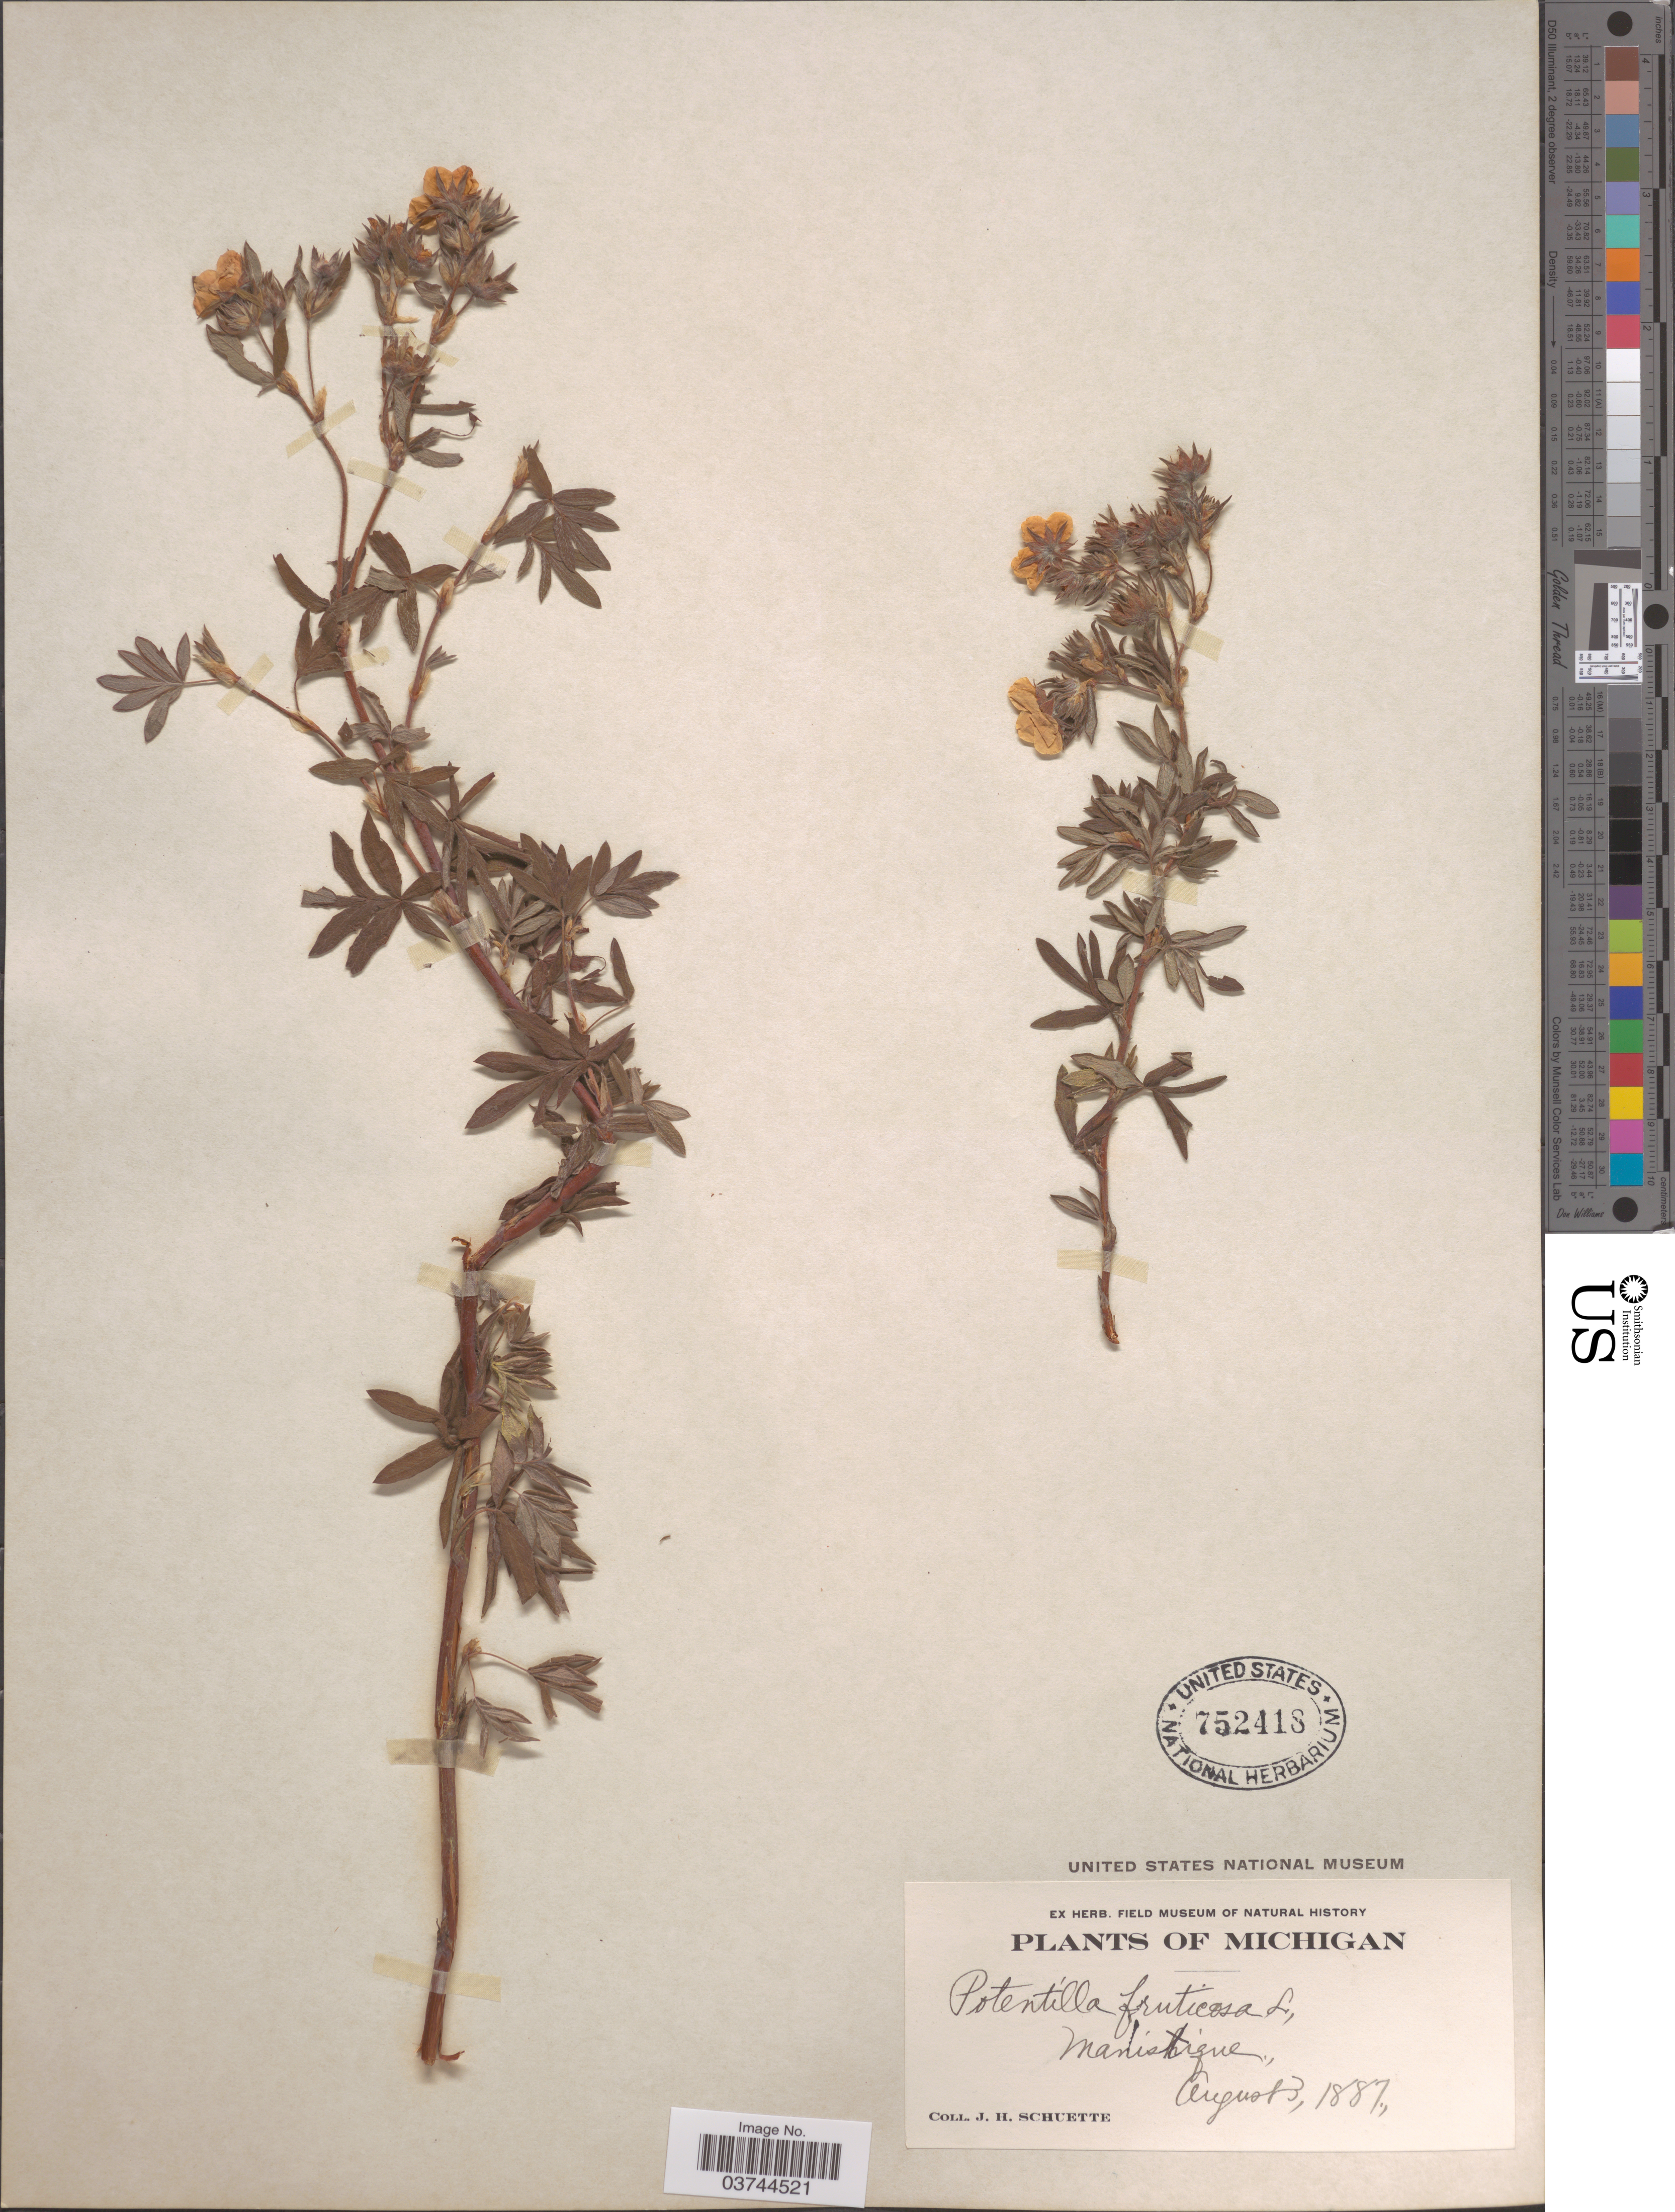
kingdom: Plantae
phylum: Tracheophyta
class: Magnoliopsida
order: Rosales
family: Rosaceae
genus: Dasiphora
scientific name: Dasiphora fruticosa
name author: (L.) Rydb.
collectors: J. H. Schuette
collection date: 1887-08-03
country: United States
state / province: Michigan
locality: Manistique.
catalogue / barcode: US 752418